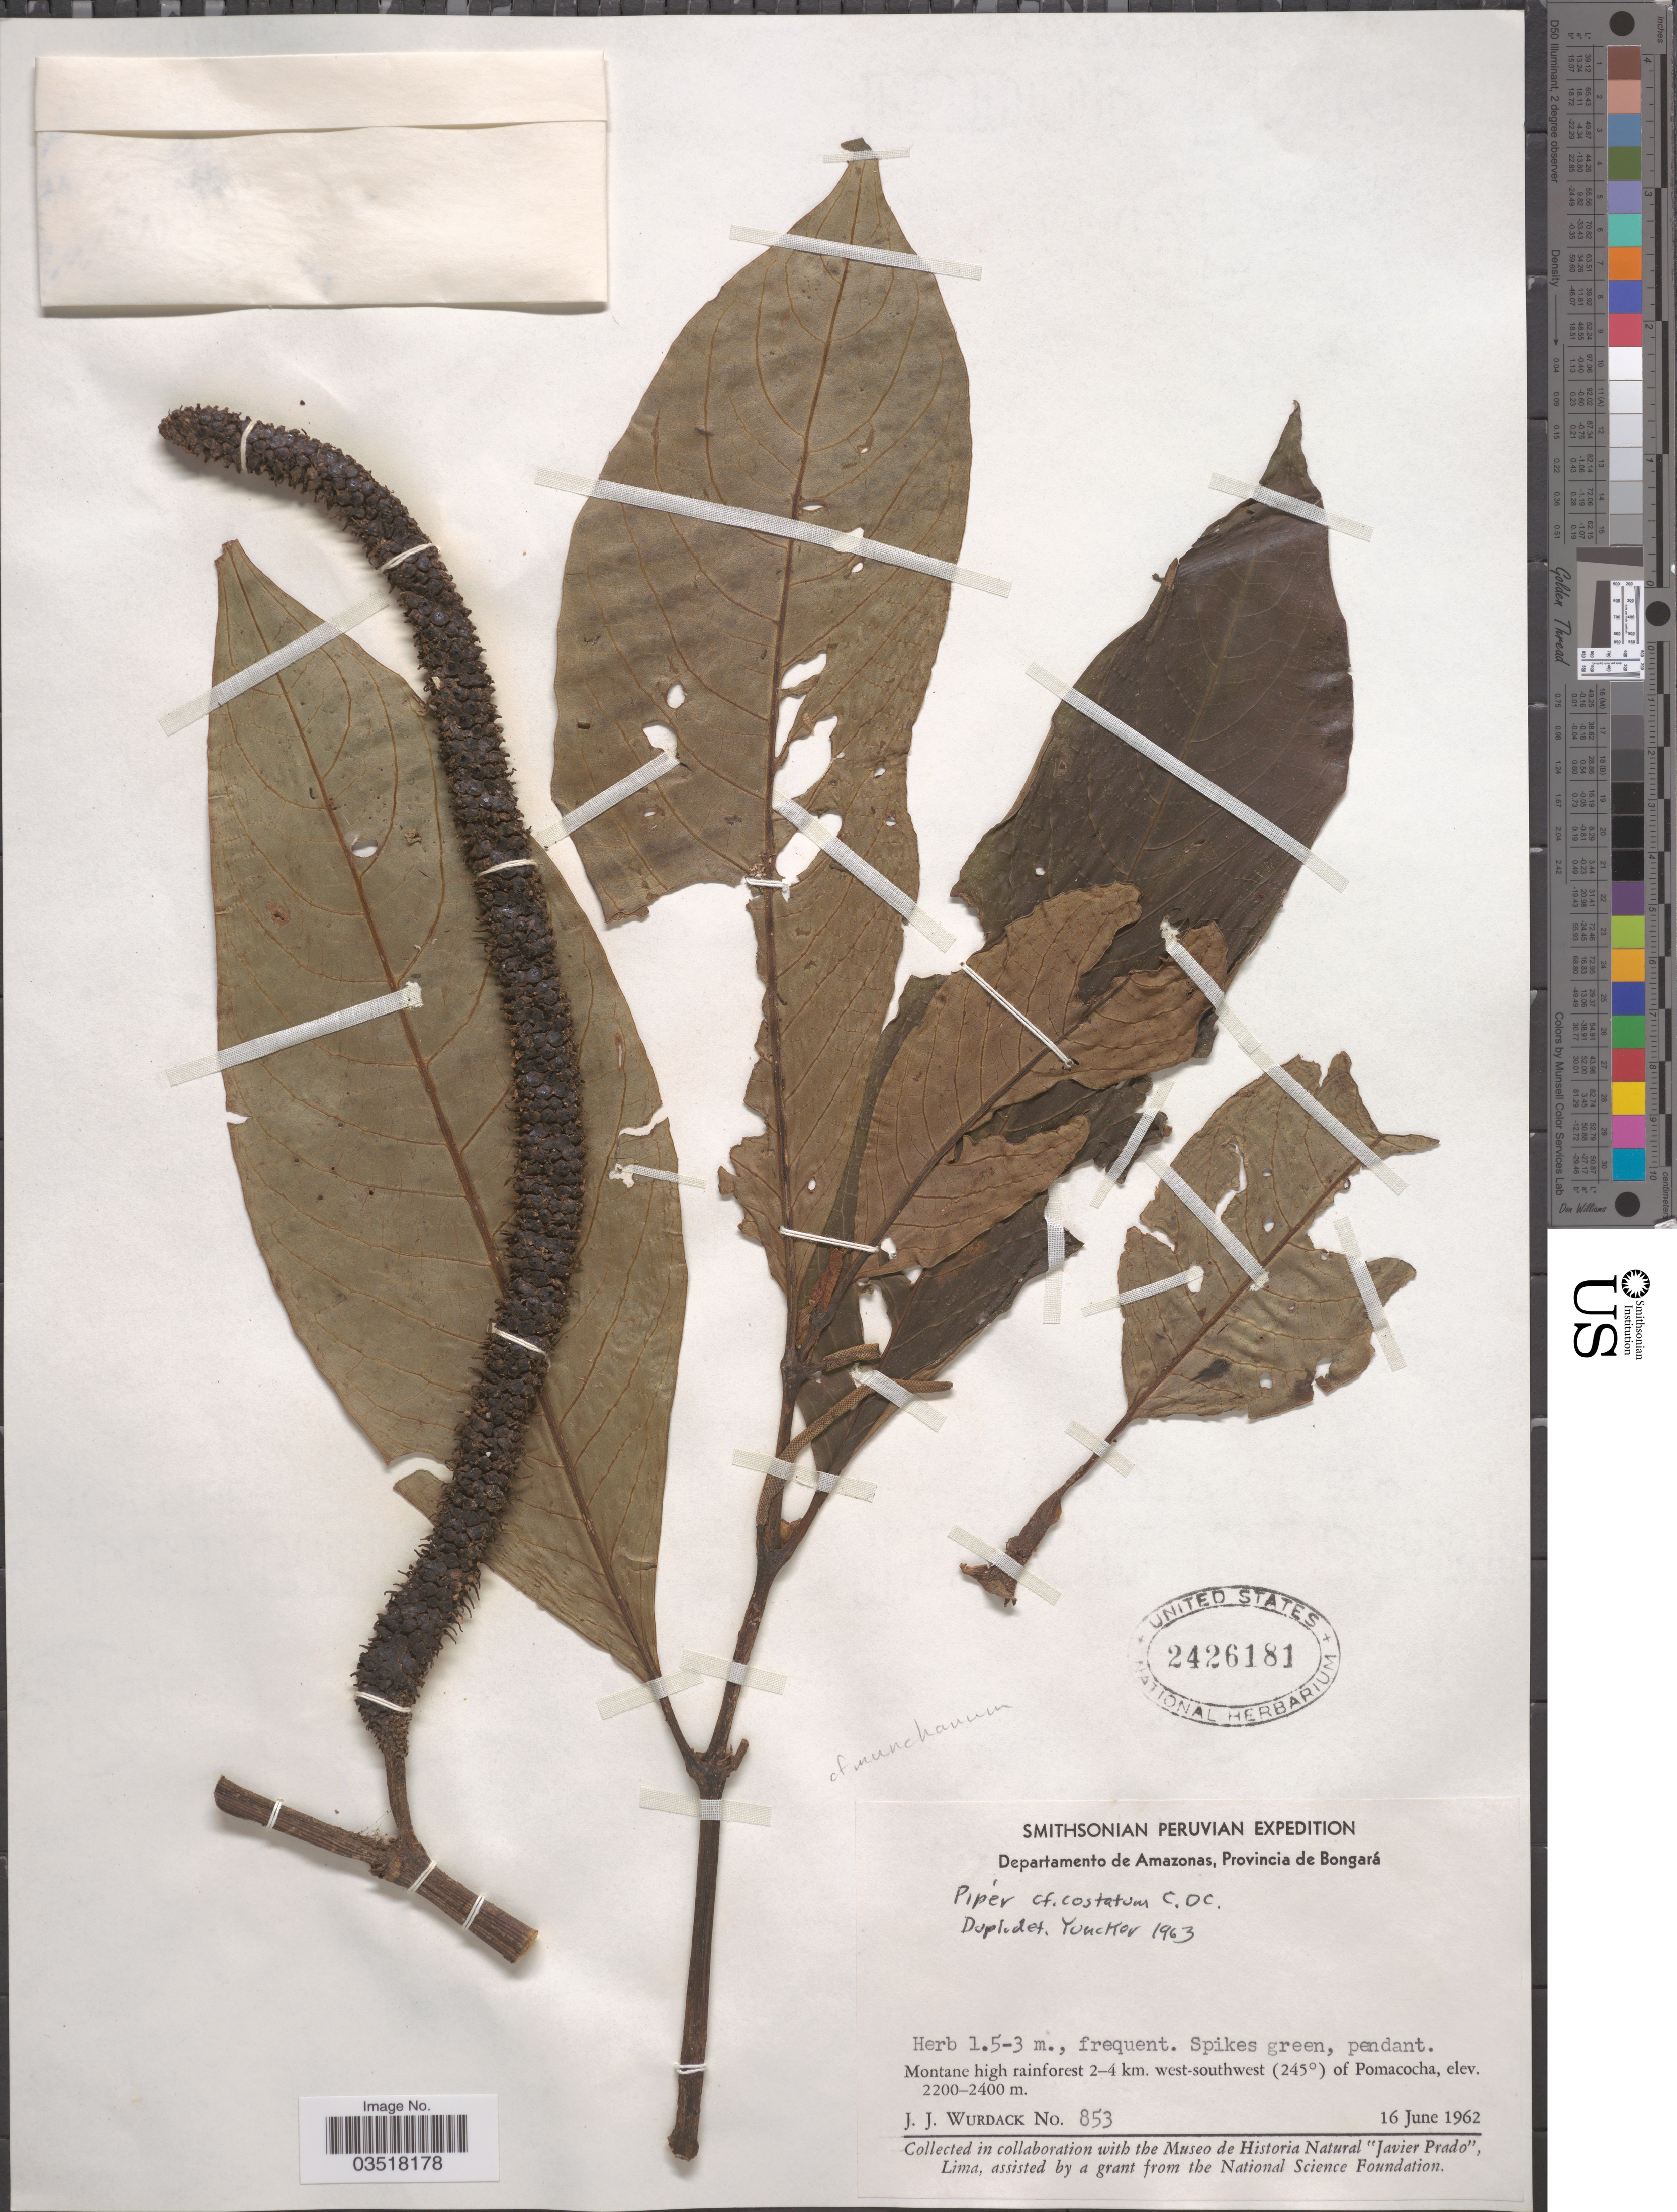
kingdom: Plantae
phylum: Tracheophyta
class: Magnoliopsida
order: Piperales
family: Piperaceae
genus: Piper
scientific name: Piper costatum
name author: C. DC.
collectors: J. J. Wurdack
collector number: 853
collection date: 1962-06-16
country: Peru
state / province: Amazonas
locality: Departamento de Amazonas, Provincia de Bongará. Montane high rainforest 2-4 km. west-southwest (245°) of Pomacocha.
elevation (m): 2200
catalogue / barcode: US 2426181